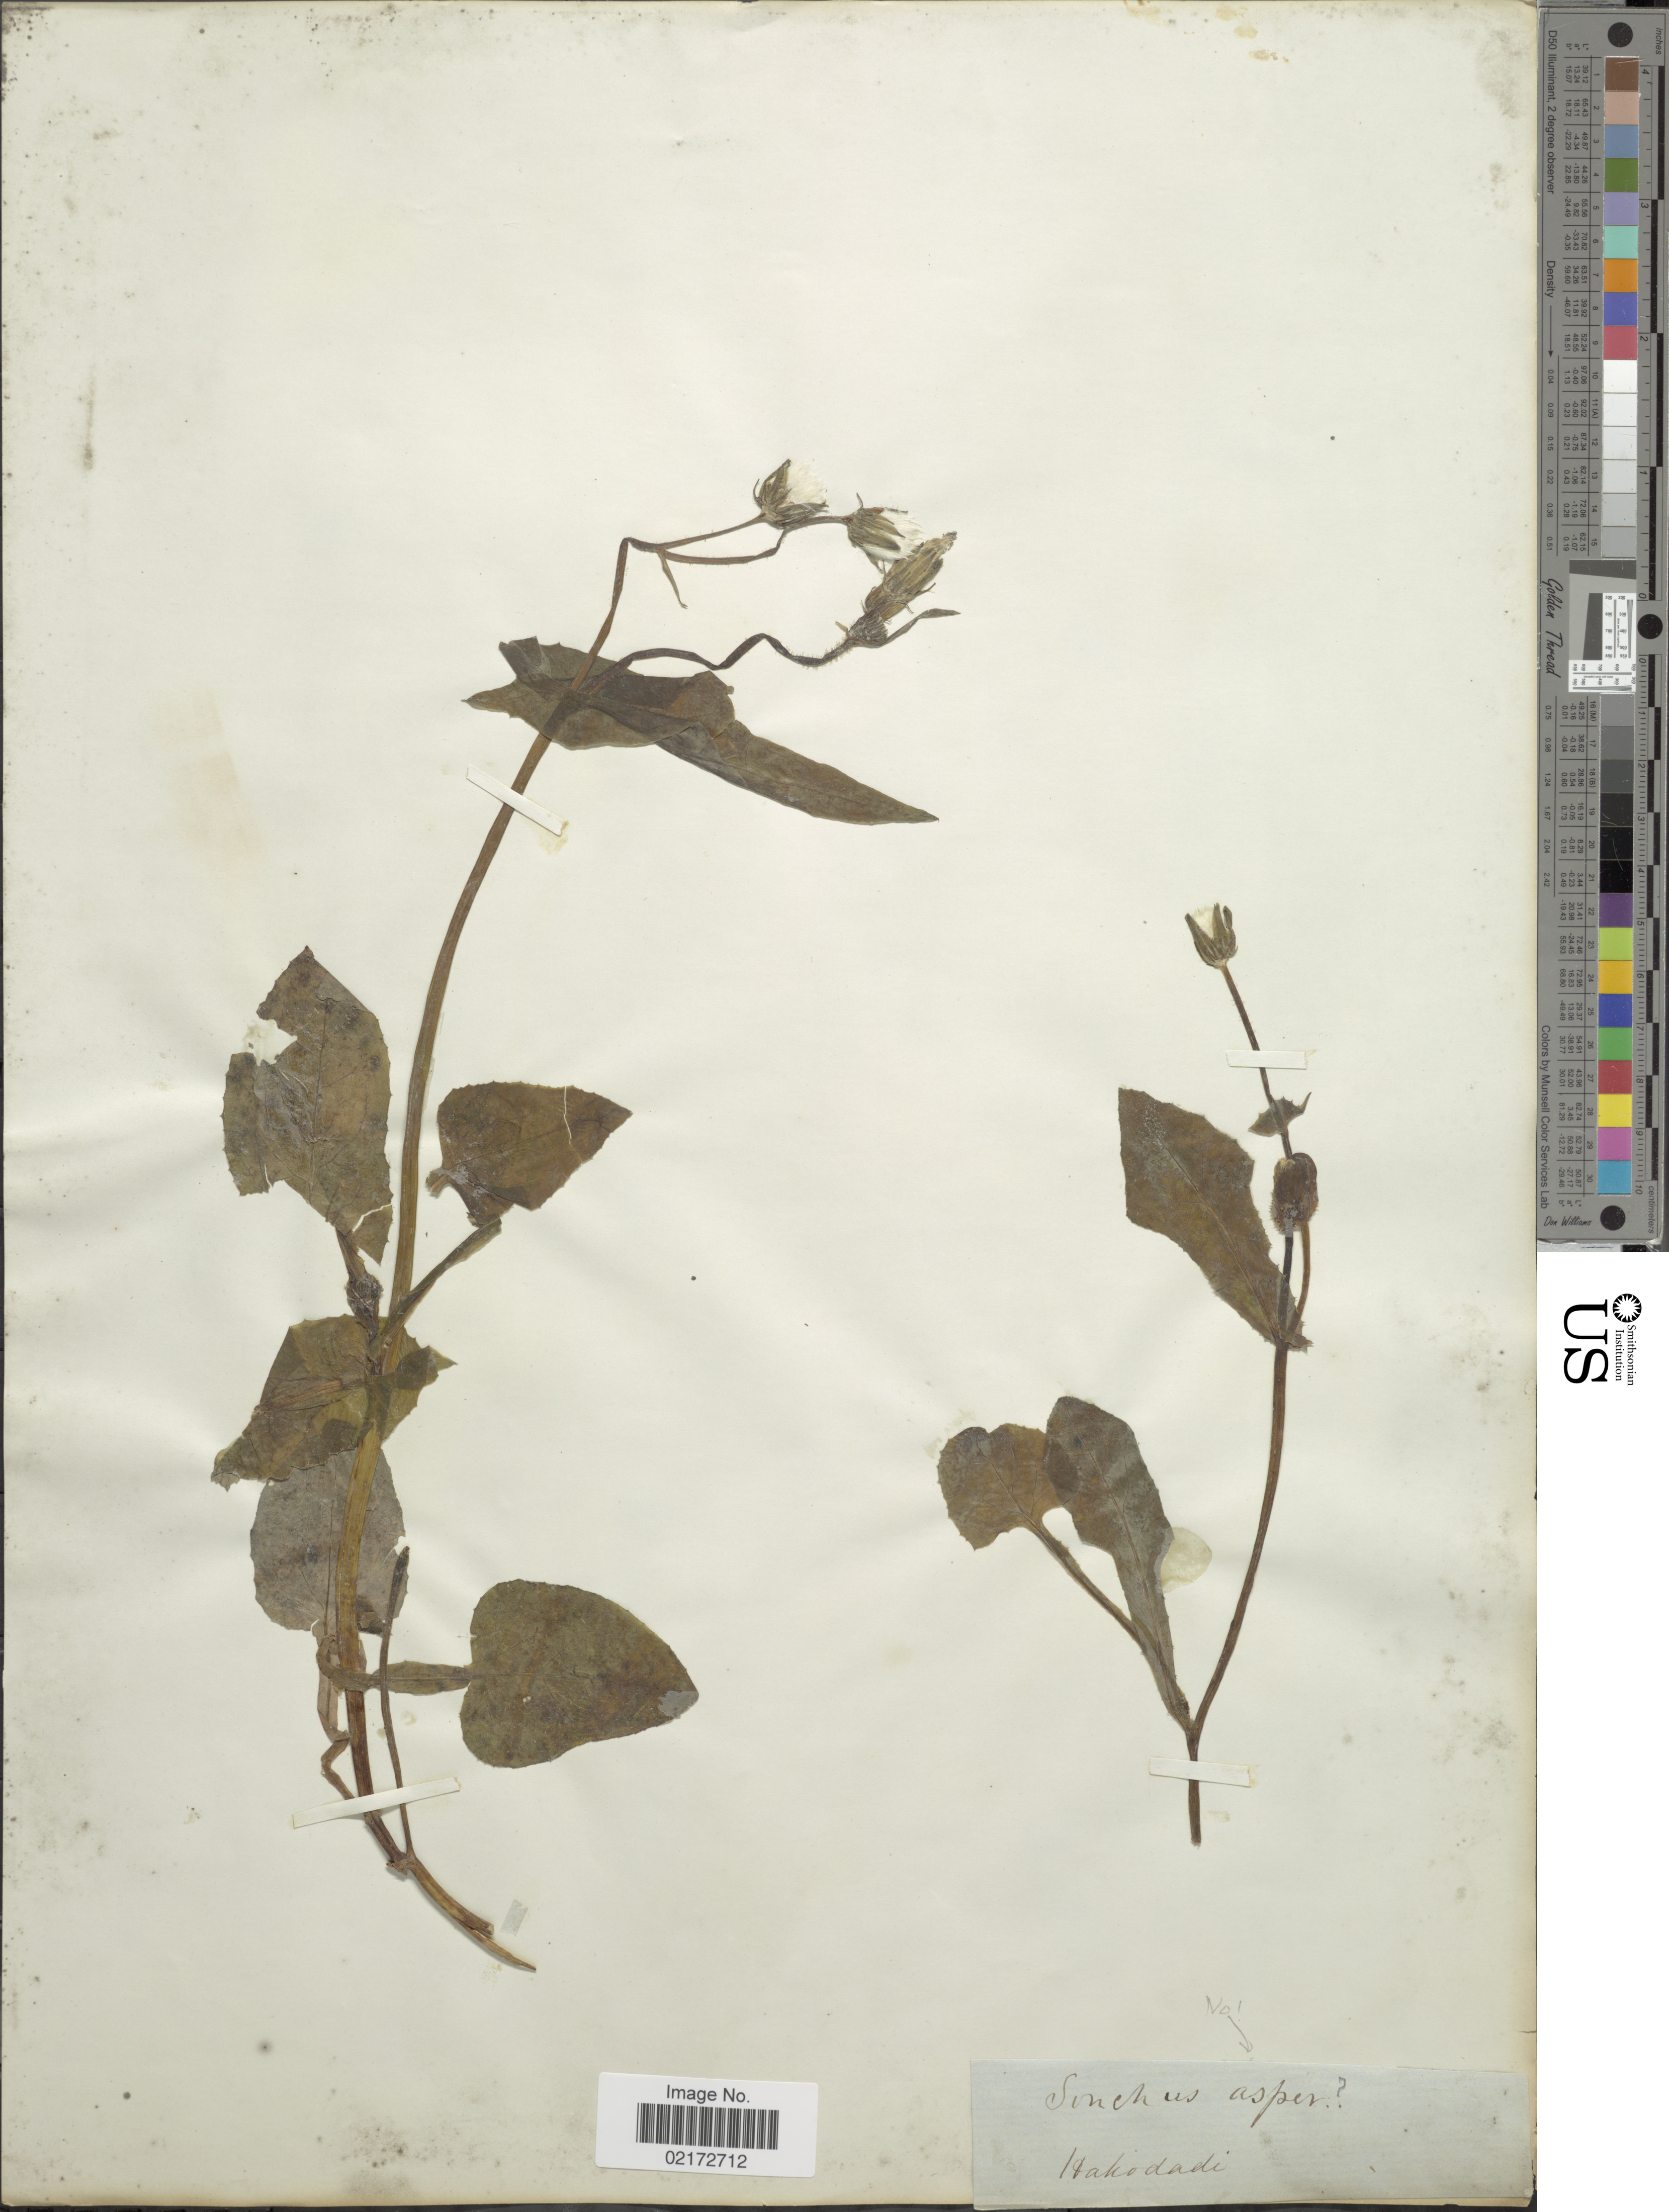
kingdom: Plantae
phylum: Tracheophyta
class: Magnoliopsida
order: Asterales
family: Asteraceae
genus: Sonchus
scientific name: Sonchus sp.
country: Japan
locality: Hakodadi